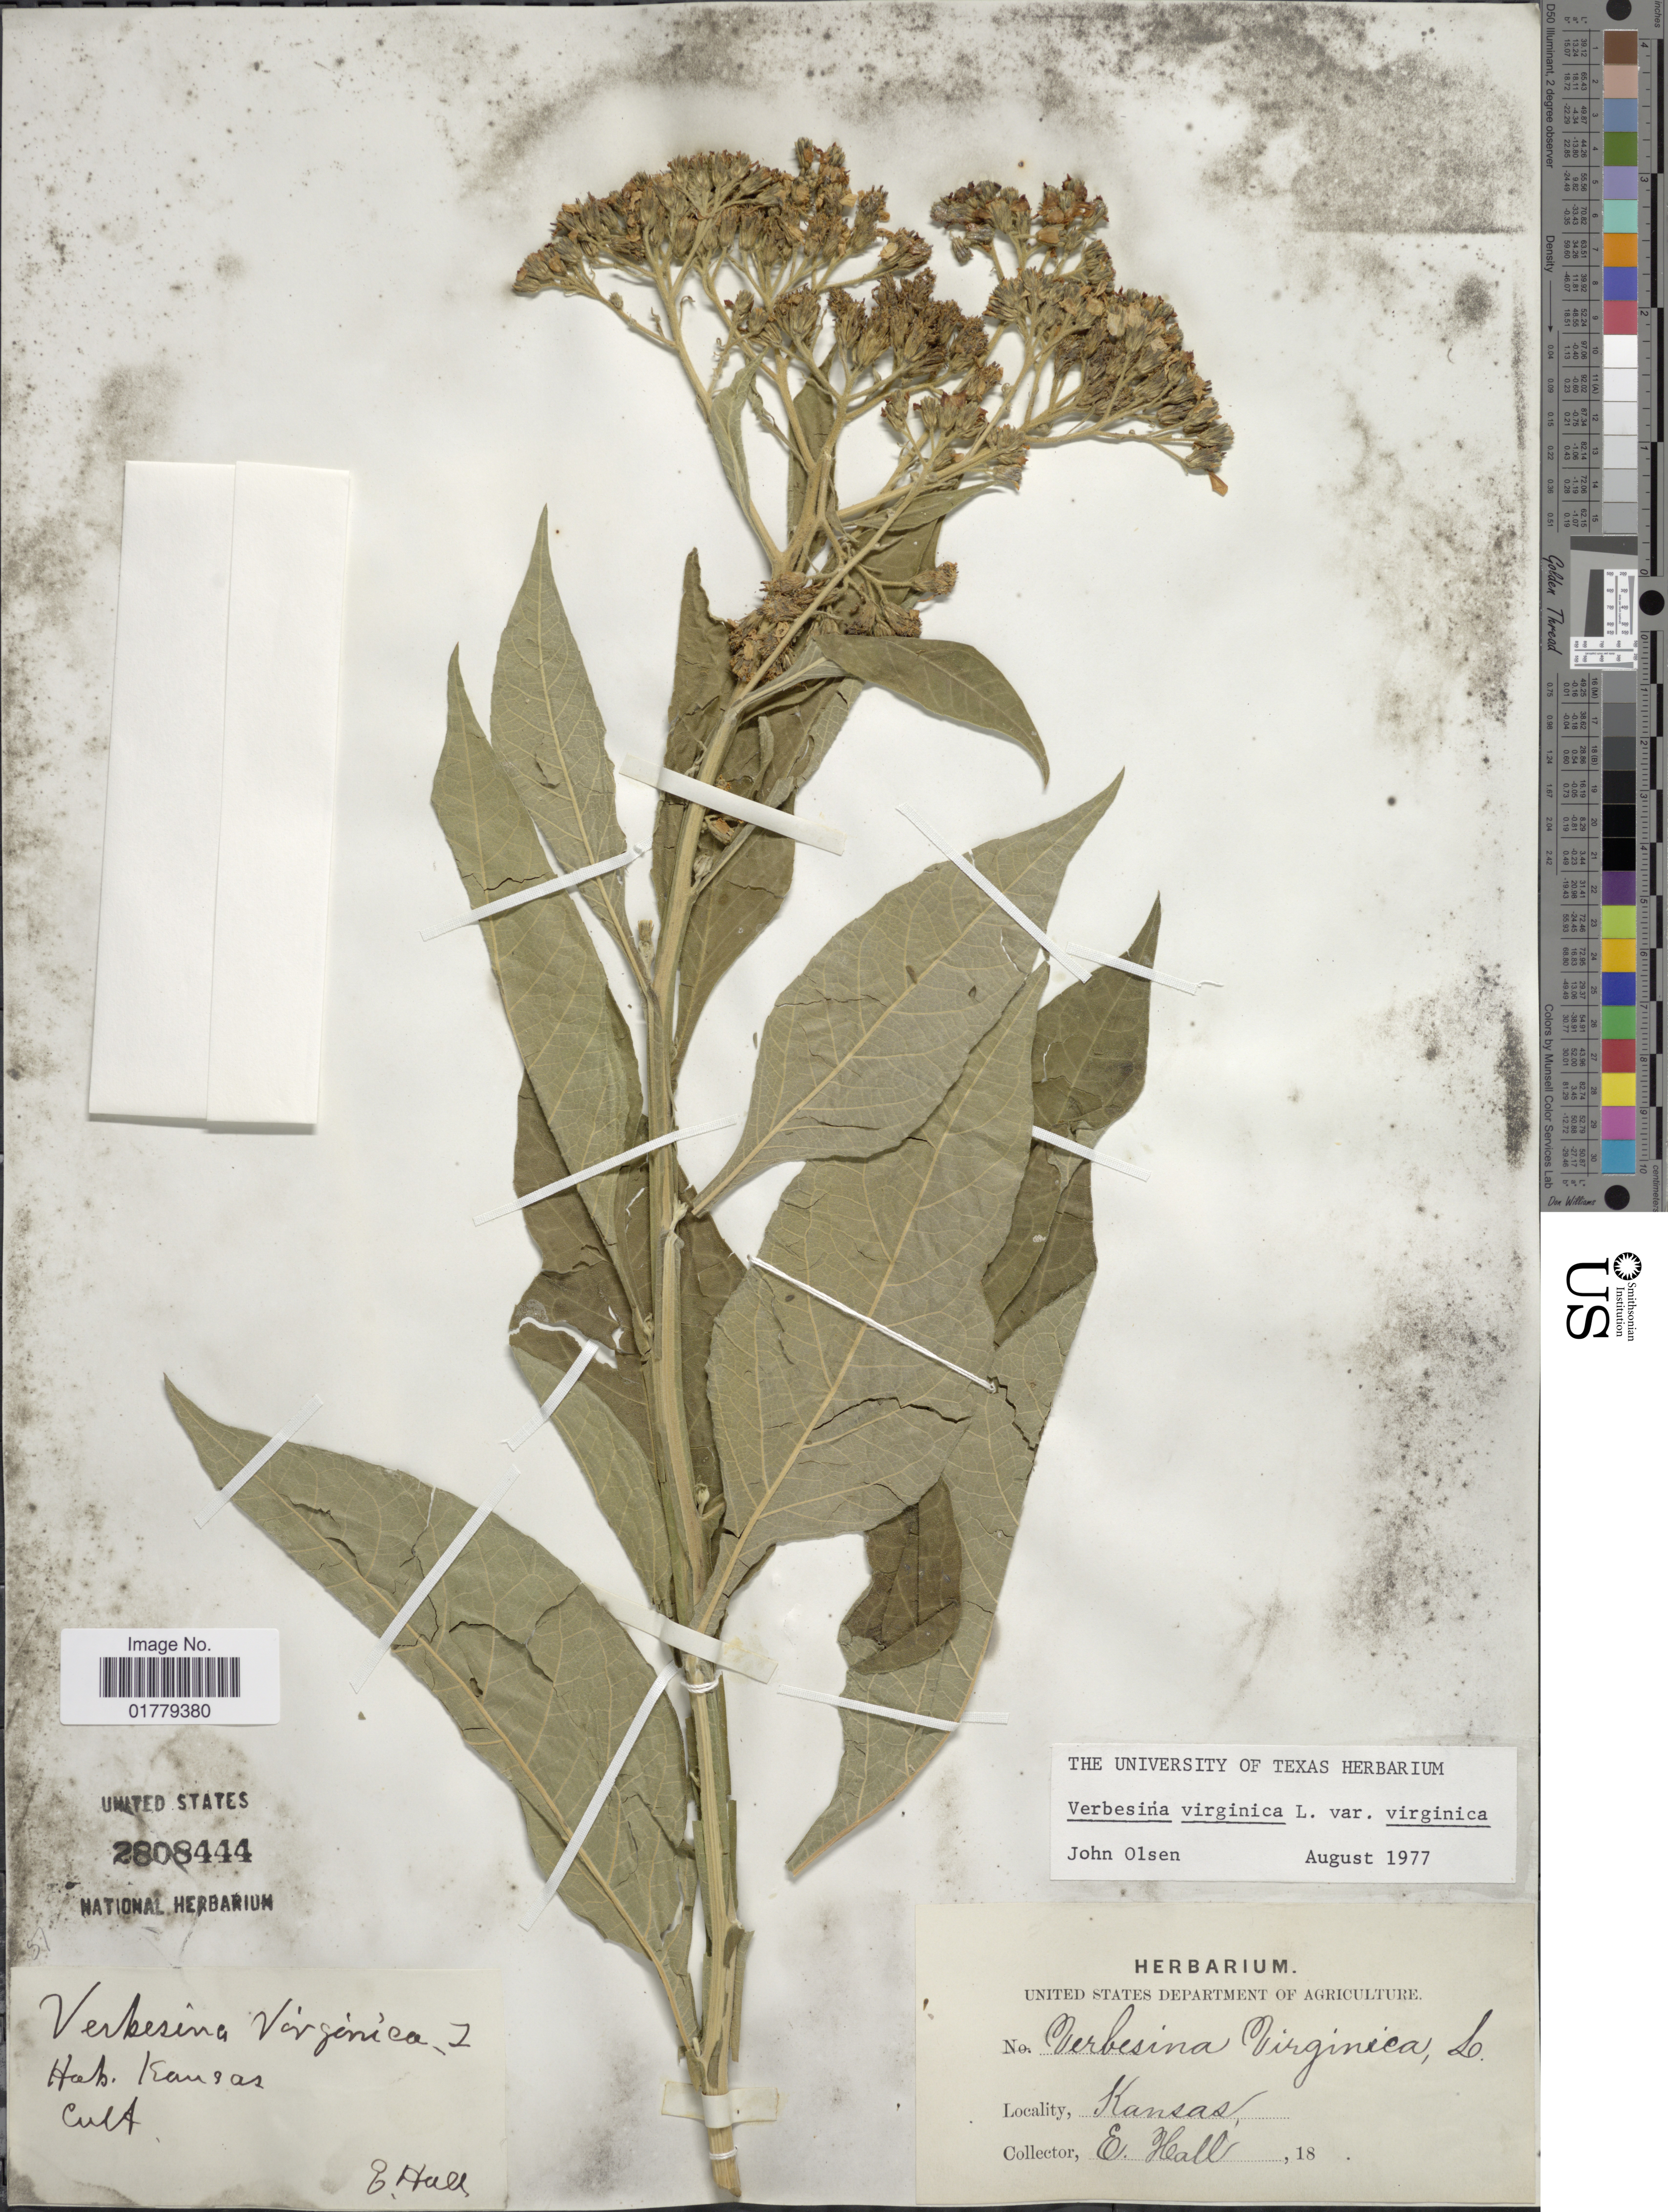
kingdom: Plantae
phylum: Tracheophyta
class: Magnoliopsida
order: Asterales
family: Asteraceae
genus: Verbesina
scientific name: Verbesina virginica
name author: L.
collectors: E. Hall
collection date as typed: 18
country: United States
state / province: Kansas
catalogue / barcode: US 2808444